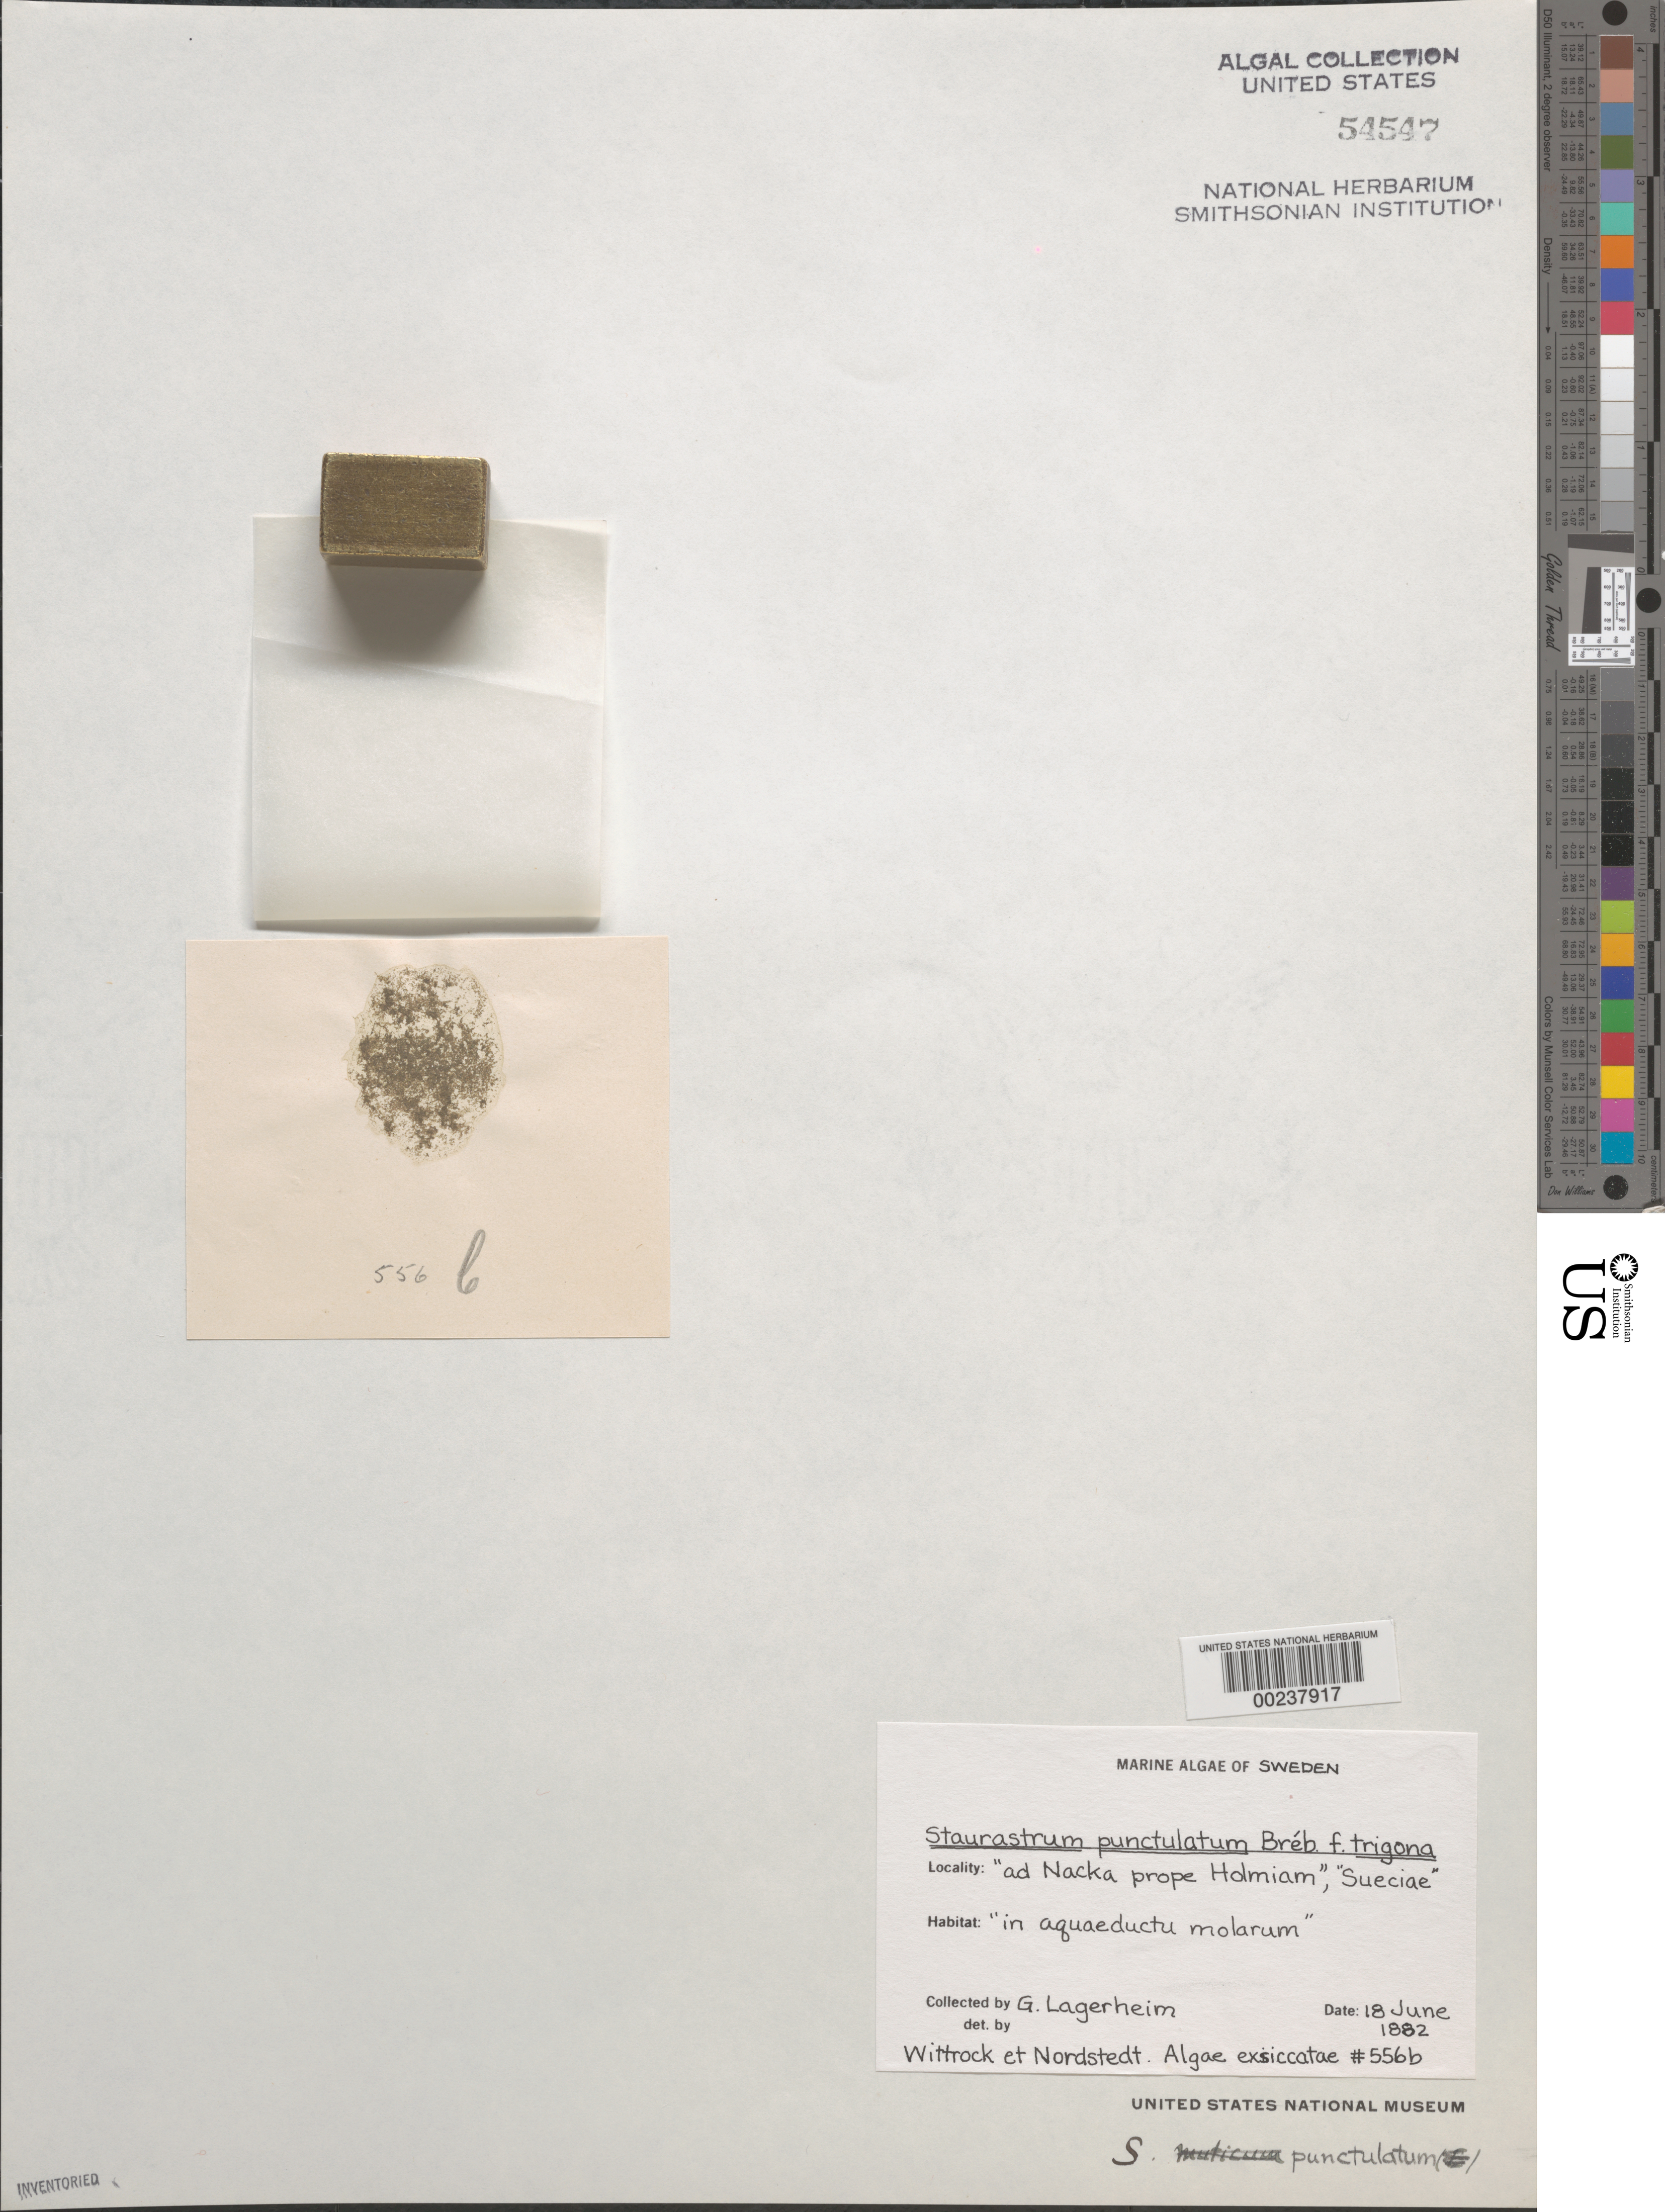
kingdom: Plantae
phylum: Charophyta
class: Zygnematophyceae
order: Zygnematales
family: Desmidiaceae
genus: Staurastrum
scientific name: Staurastrum punctulatum f. trigona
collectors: G. Lagerheim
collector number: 556b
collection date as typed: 18 Jun 1882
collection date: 1882-06-18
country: Sweden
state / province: Stockholm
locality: Nacka, near stockholm (holmiam)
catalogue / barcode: US 54547